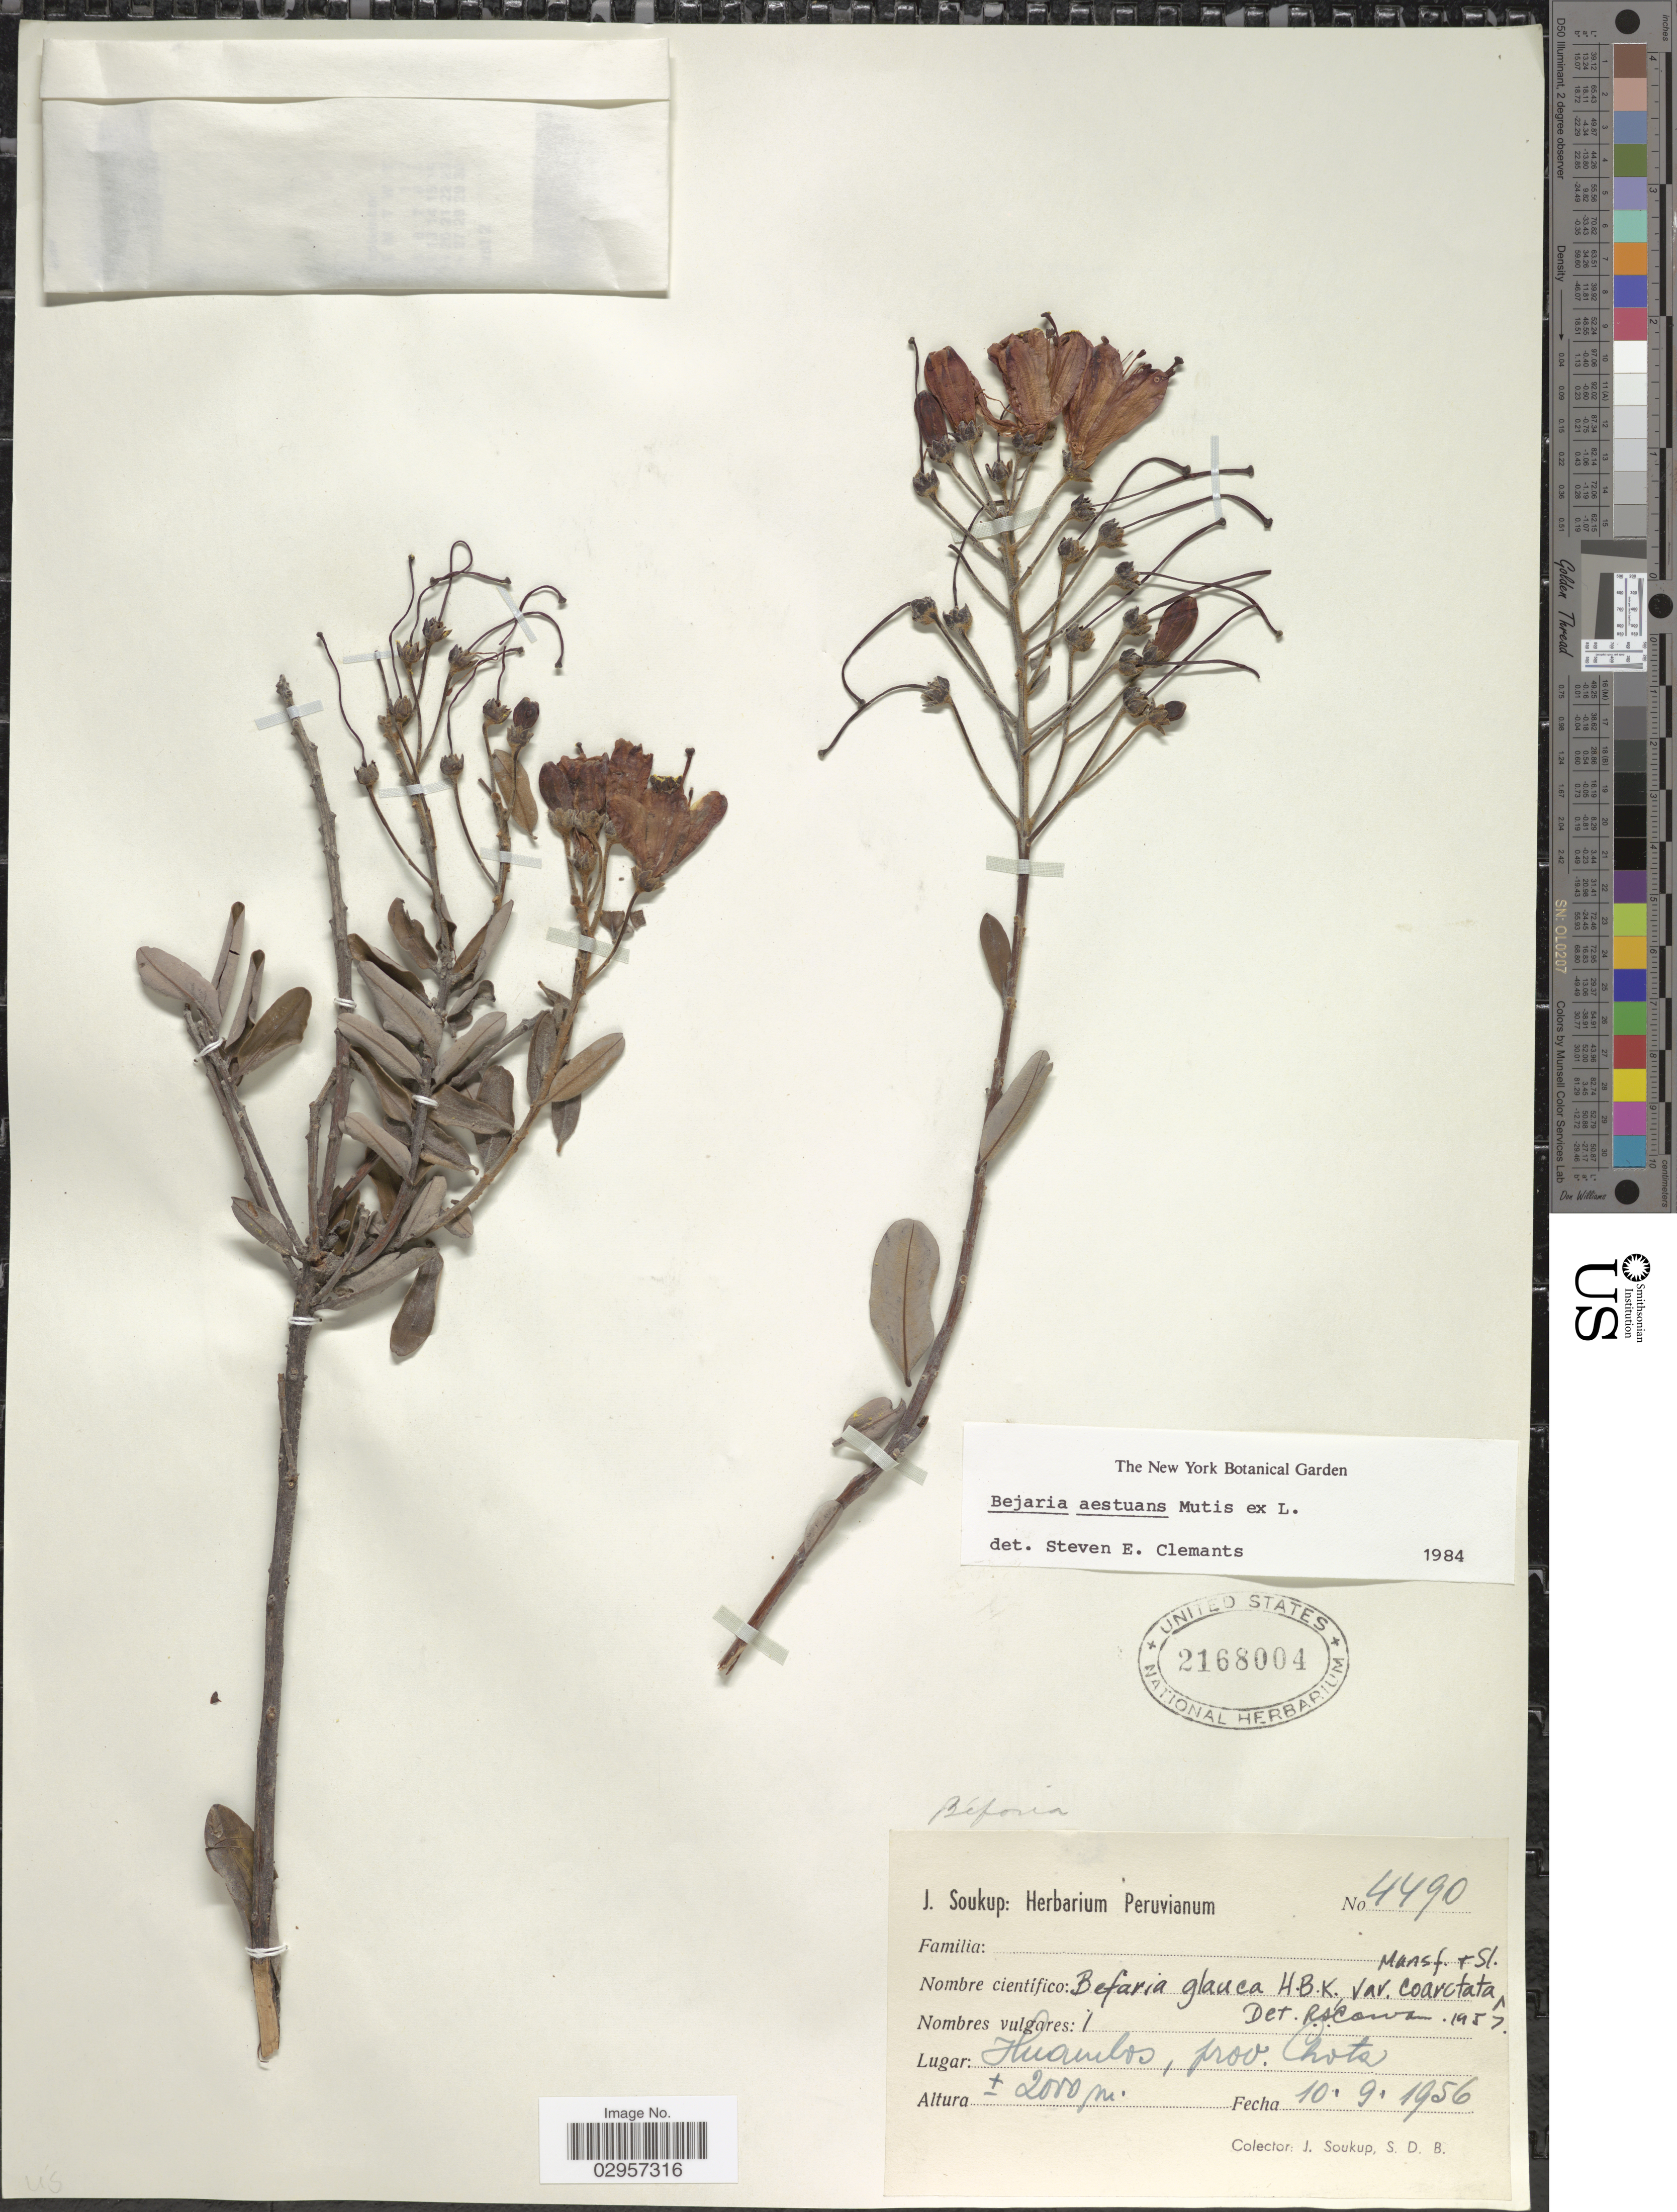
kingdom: Plantae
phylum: Tracheophyta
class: Magnoliopsida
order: Ericales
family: Ericaceae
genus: Befaria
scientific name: Befaria aestuans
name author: Mutis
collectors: J. Soukup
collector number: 4490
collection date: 1956-09-10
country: Peru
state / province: Cajamarca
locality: Huambos, prov. Chota.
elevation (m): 2000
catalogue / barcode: US 2168004